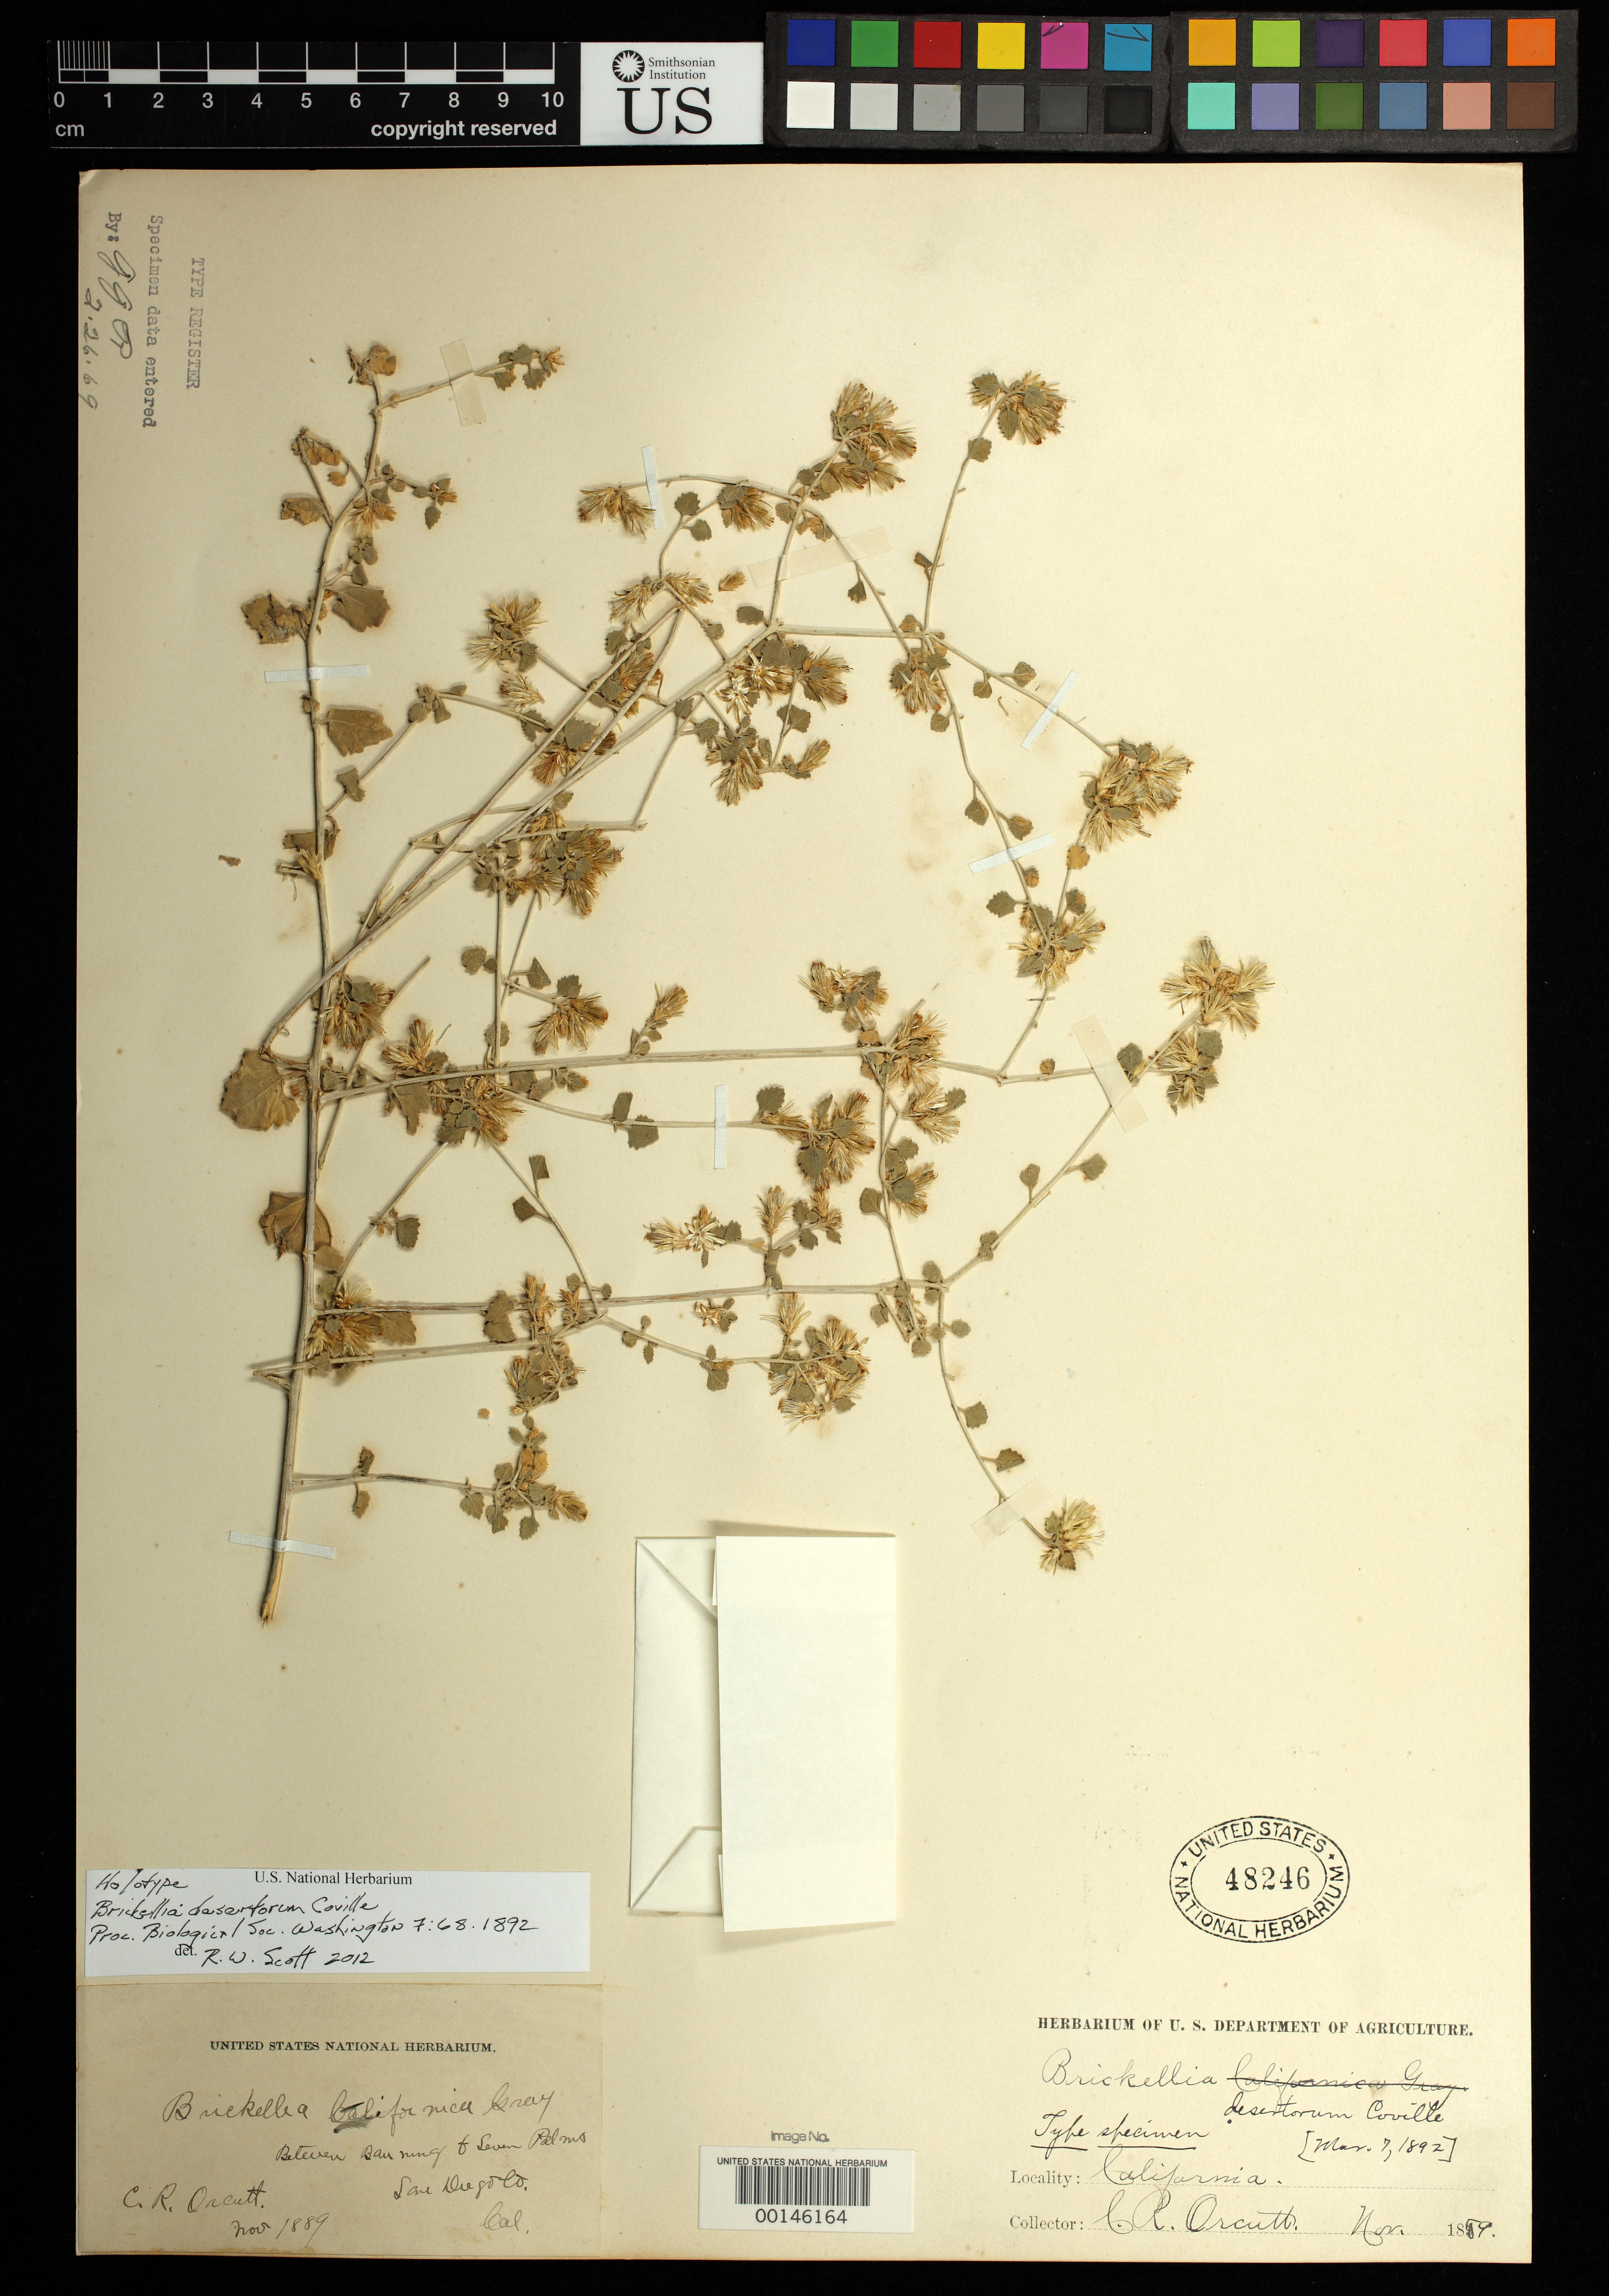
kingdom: Plantae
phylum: Tracheophyta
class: Magnoliopsida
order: Asterales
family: Asteraceae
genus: Brickellia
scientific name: Brickellia desertorum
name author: Coville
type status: Holotype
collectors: C. R. Orcutt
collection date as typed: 07 Nov 1889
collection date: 1889-11-07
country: United States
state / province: California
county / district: San Diego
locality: Between Banning and Seven Palms, San Diego Co.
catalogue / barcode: US 48246